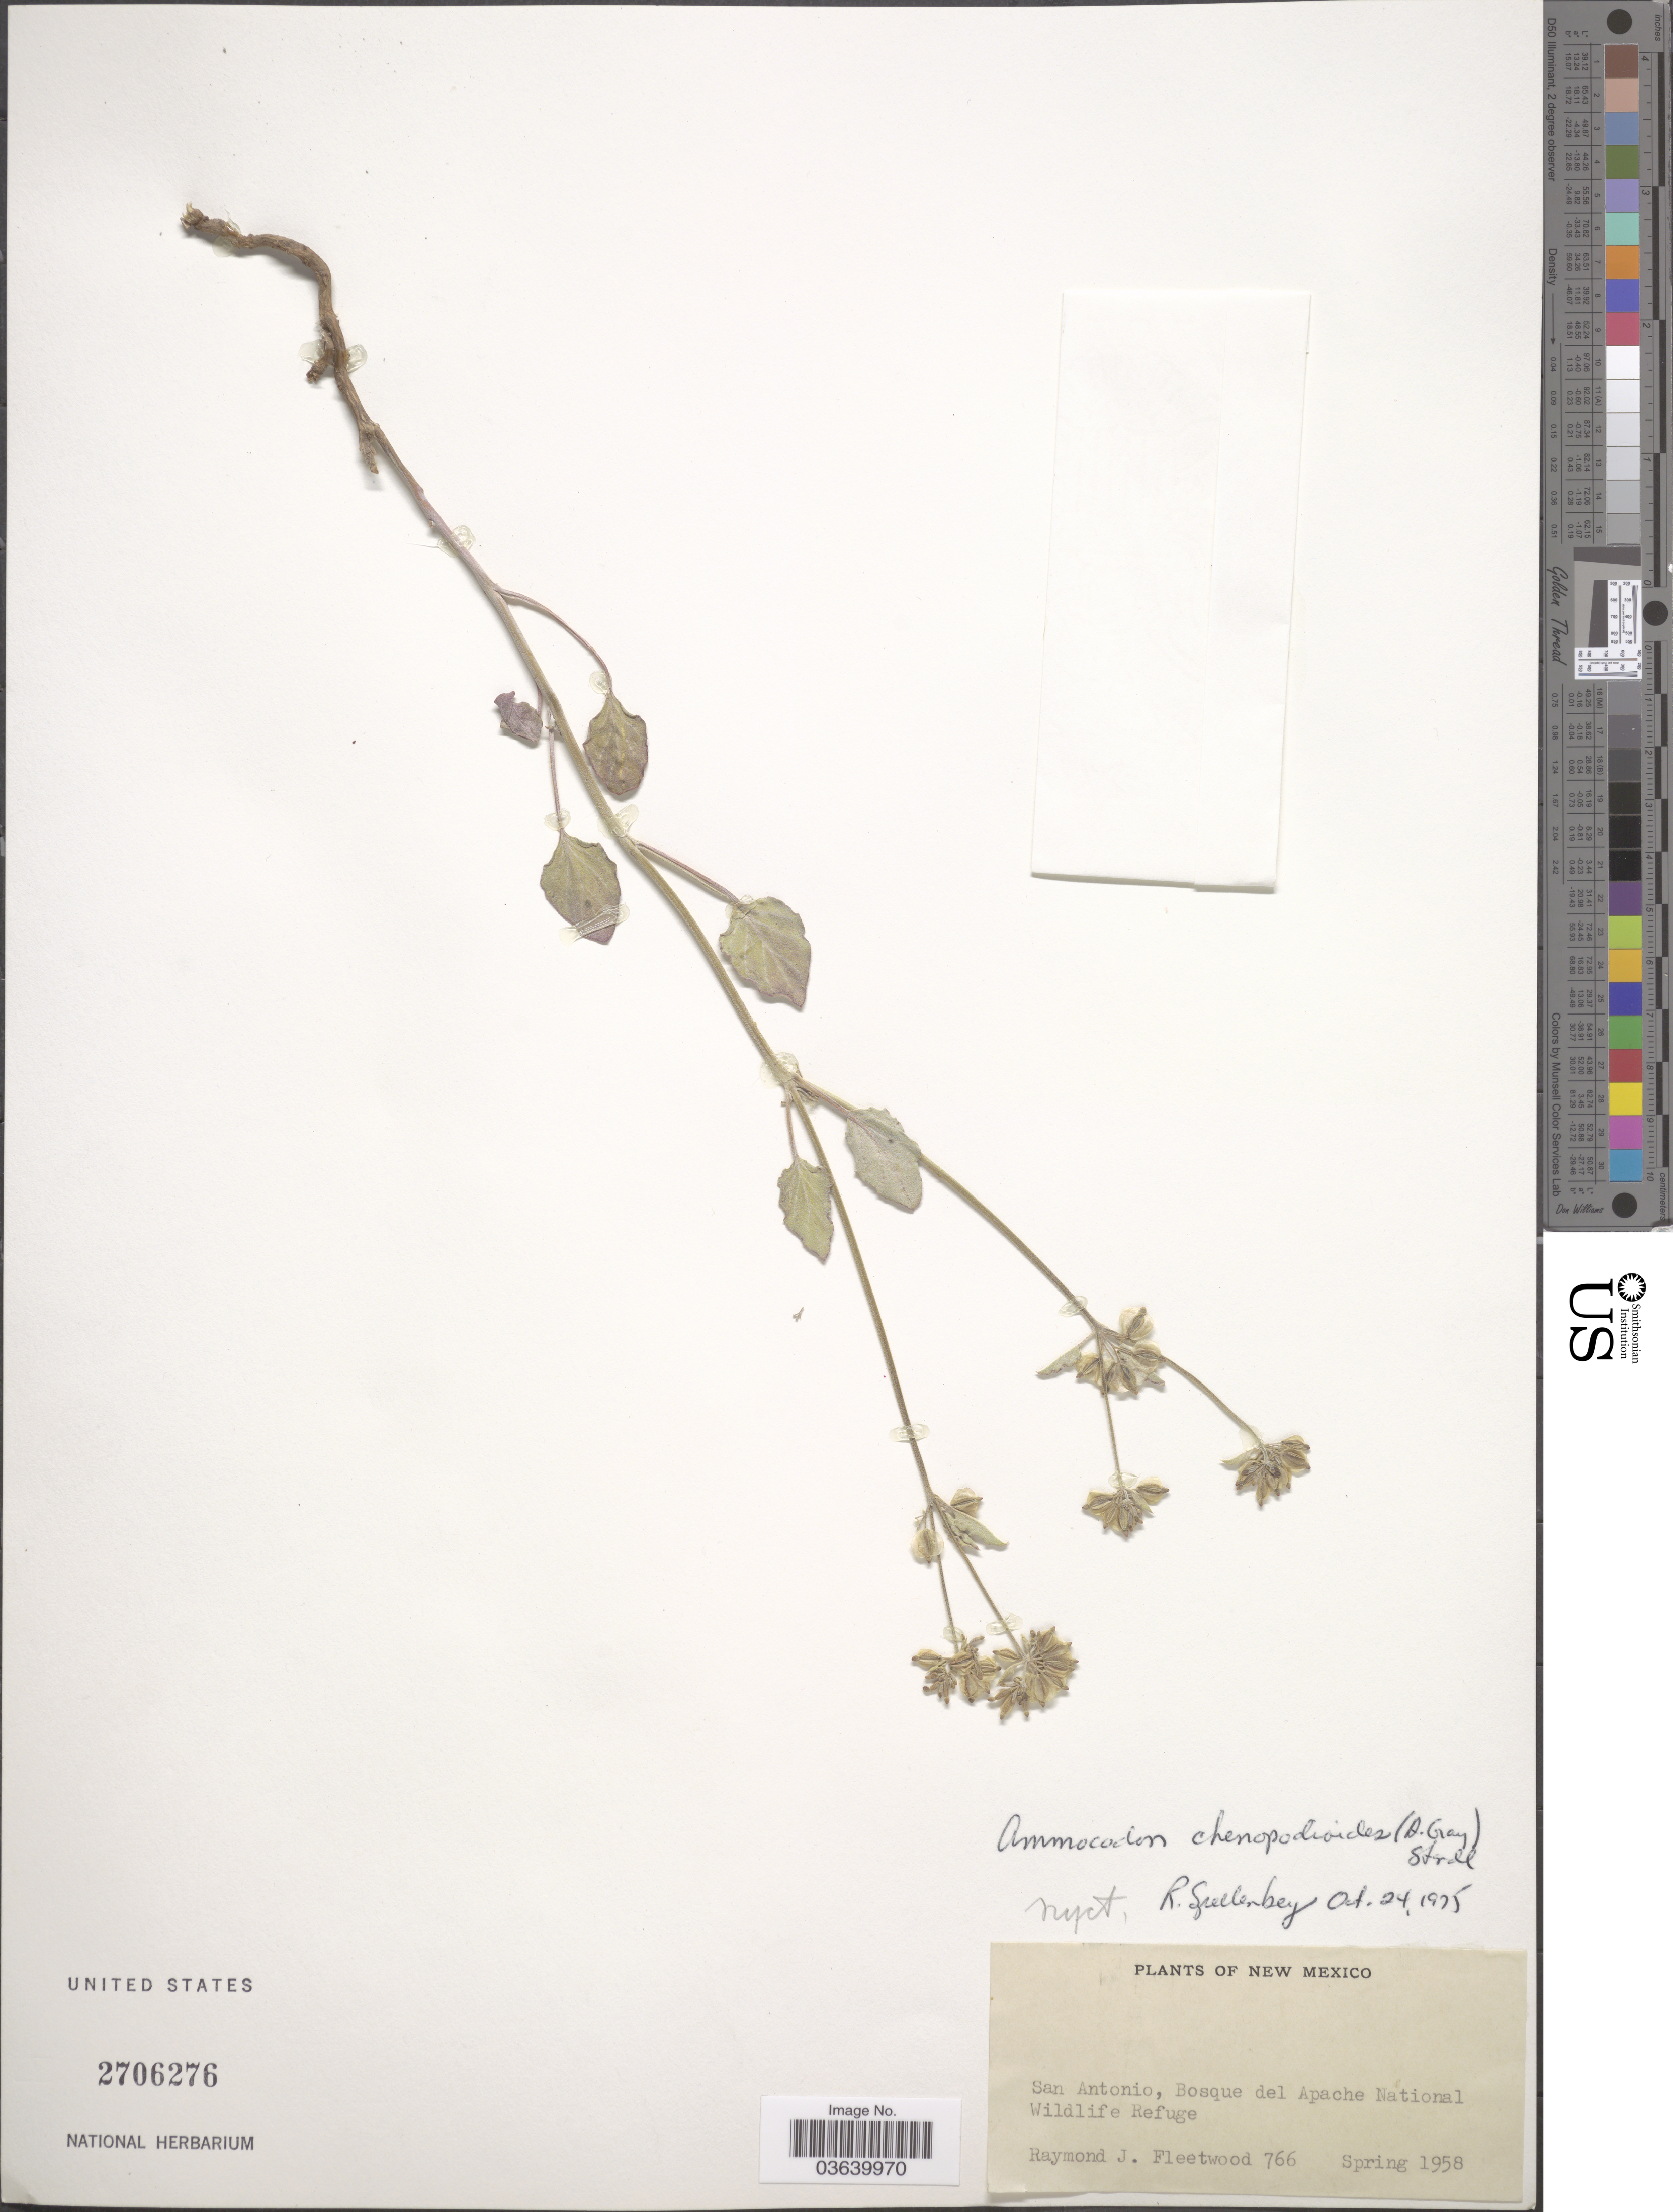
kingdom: Plantae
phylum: Tracheophyta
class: Magnoliopsida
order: Caryophyllales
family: Nyctaginaceae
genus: Acleisanthes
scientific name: Acleisanthes chenopodioides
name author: (A. Gray) R.A. Levin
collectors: R. J. Fleetwood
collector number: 766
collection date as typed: Spring 1958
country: United States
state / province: New Mexico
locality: San Antonio, Bosque del Apache National Wildlife Refuge.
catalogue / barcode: US 2706276